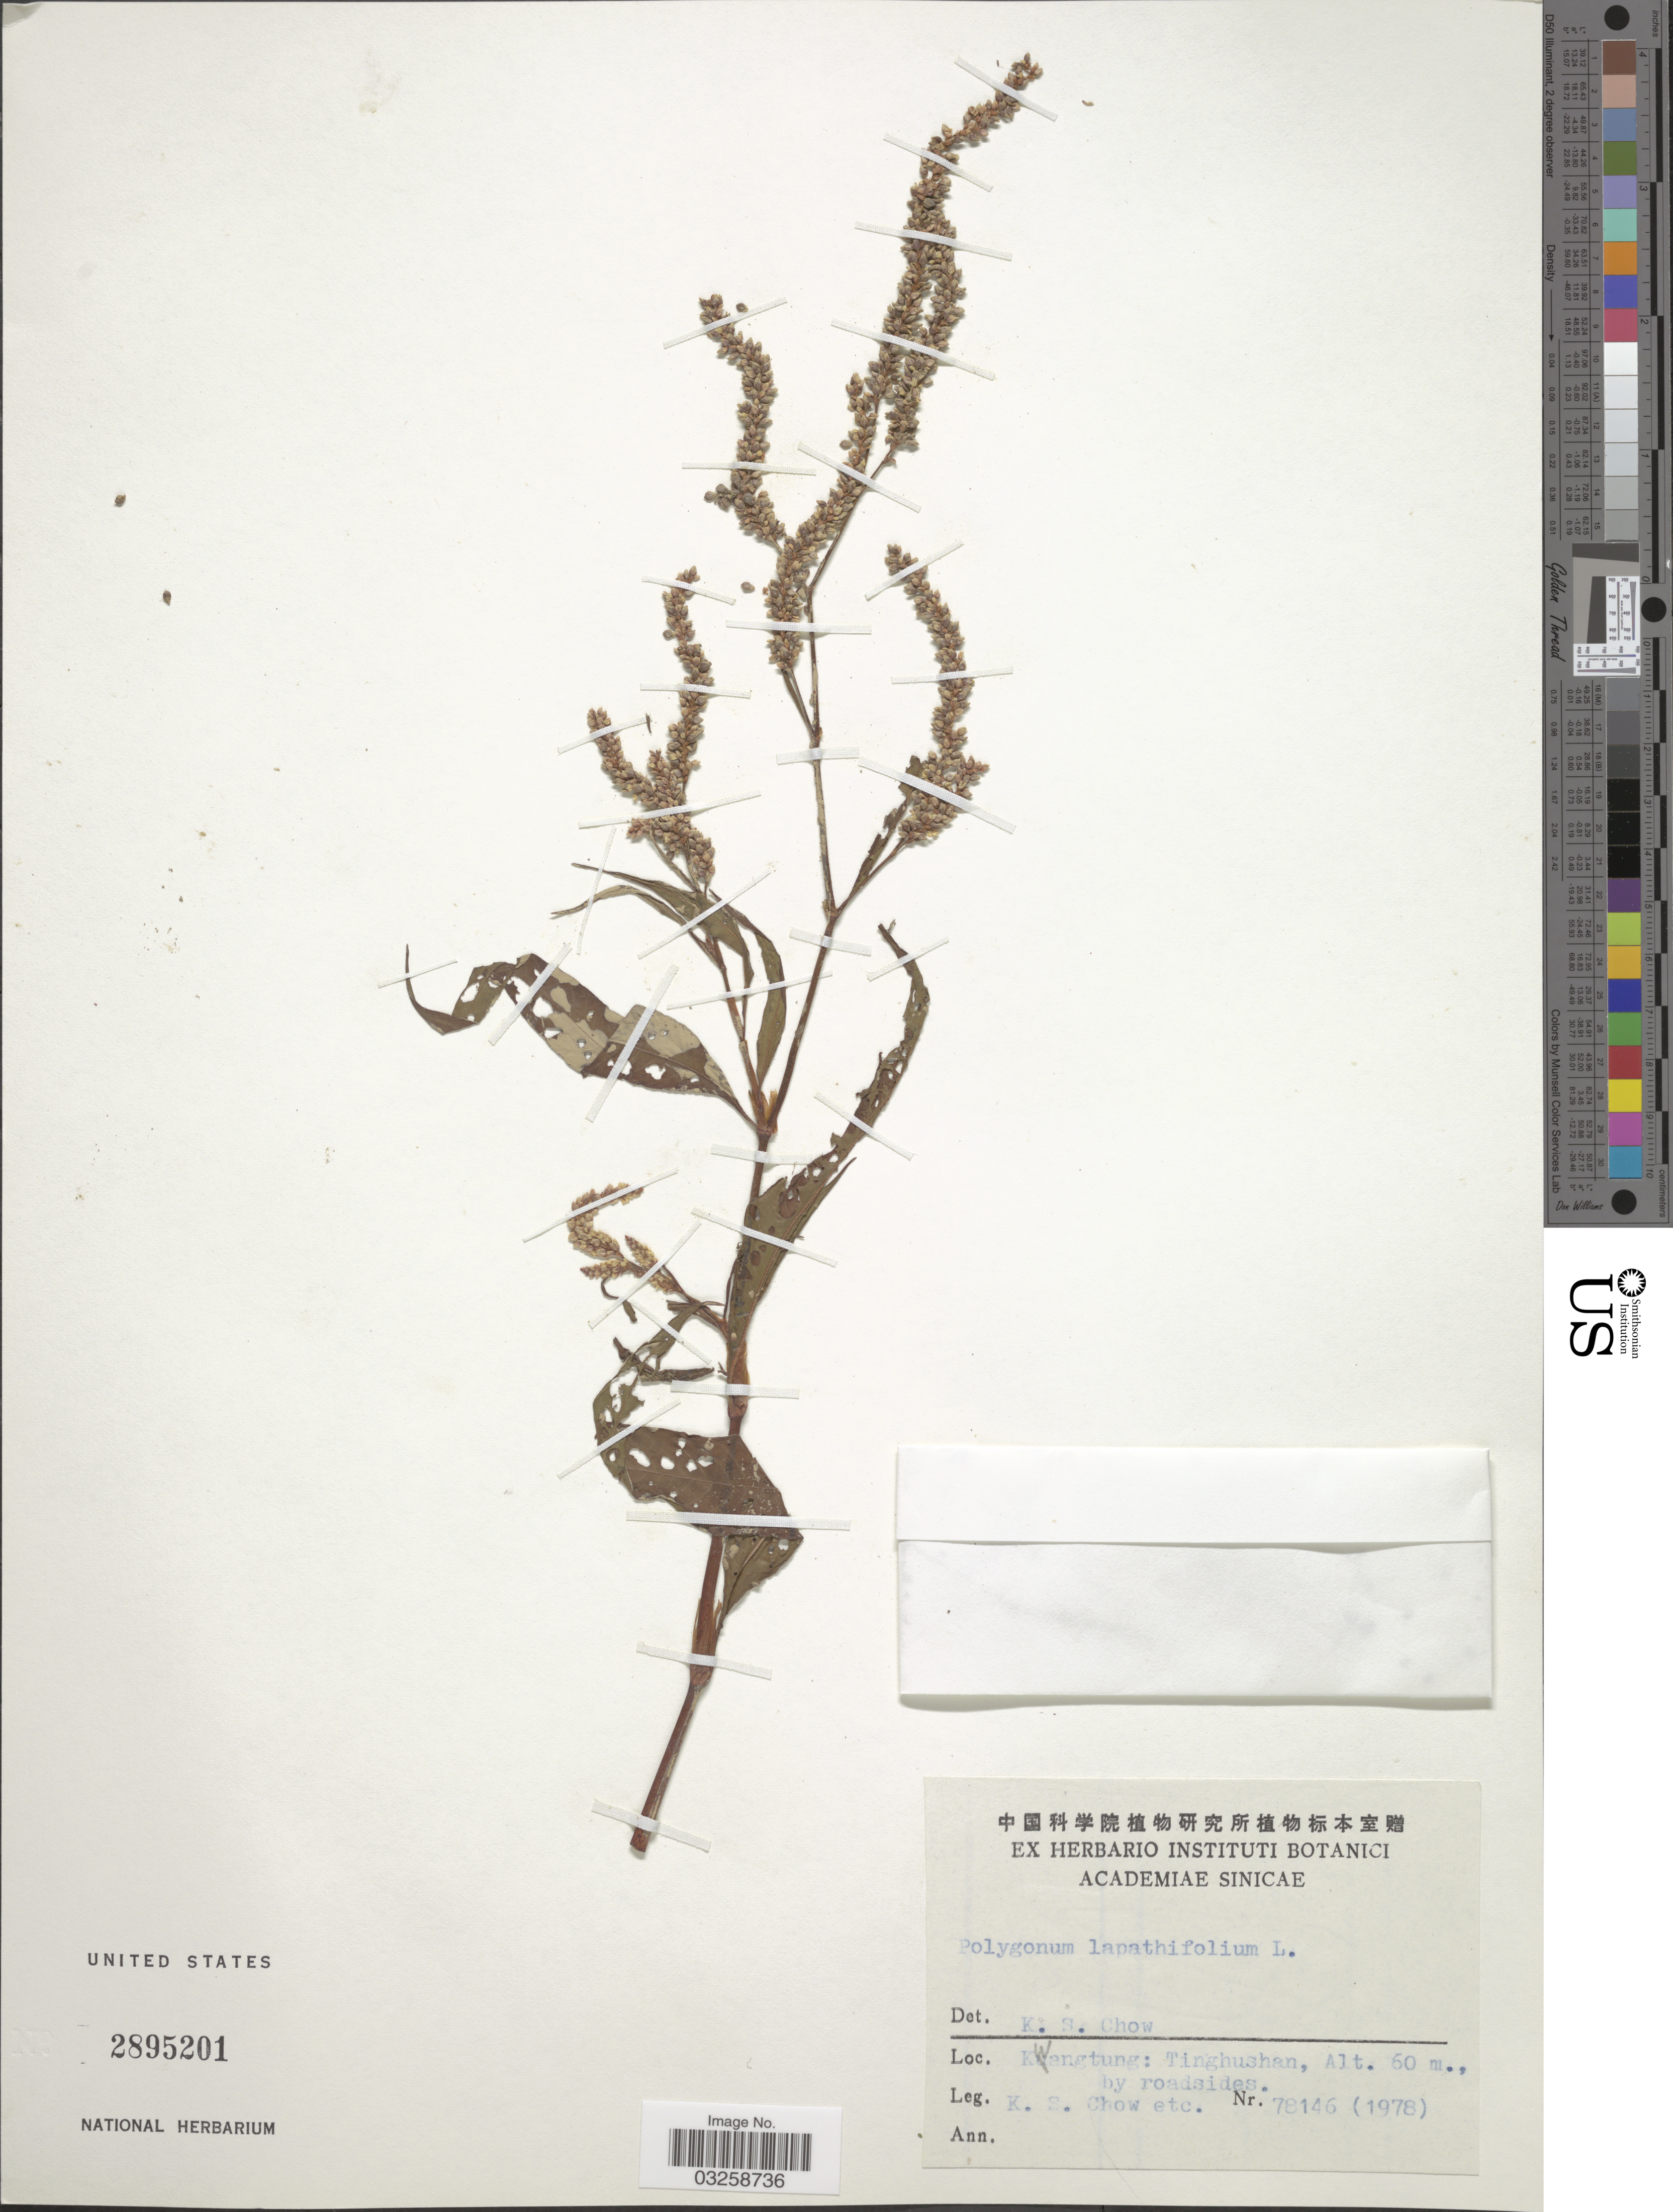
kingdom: Plantae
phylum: Tracheophyta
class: Magnoliopsida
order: Caryophyllales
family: Polygonaceae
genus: Polygonum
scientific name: Polygonum lapathifolium var. salicifolium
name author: Sibth.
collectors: K. S. Chow & et al.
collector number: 78146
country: China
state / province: Guangdong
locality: Kwangtung: Tinghushan, by roadside.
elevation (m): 60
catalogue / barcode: US 2895201